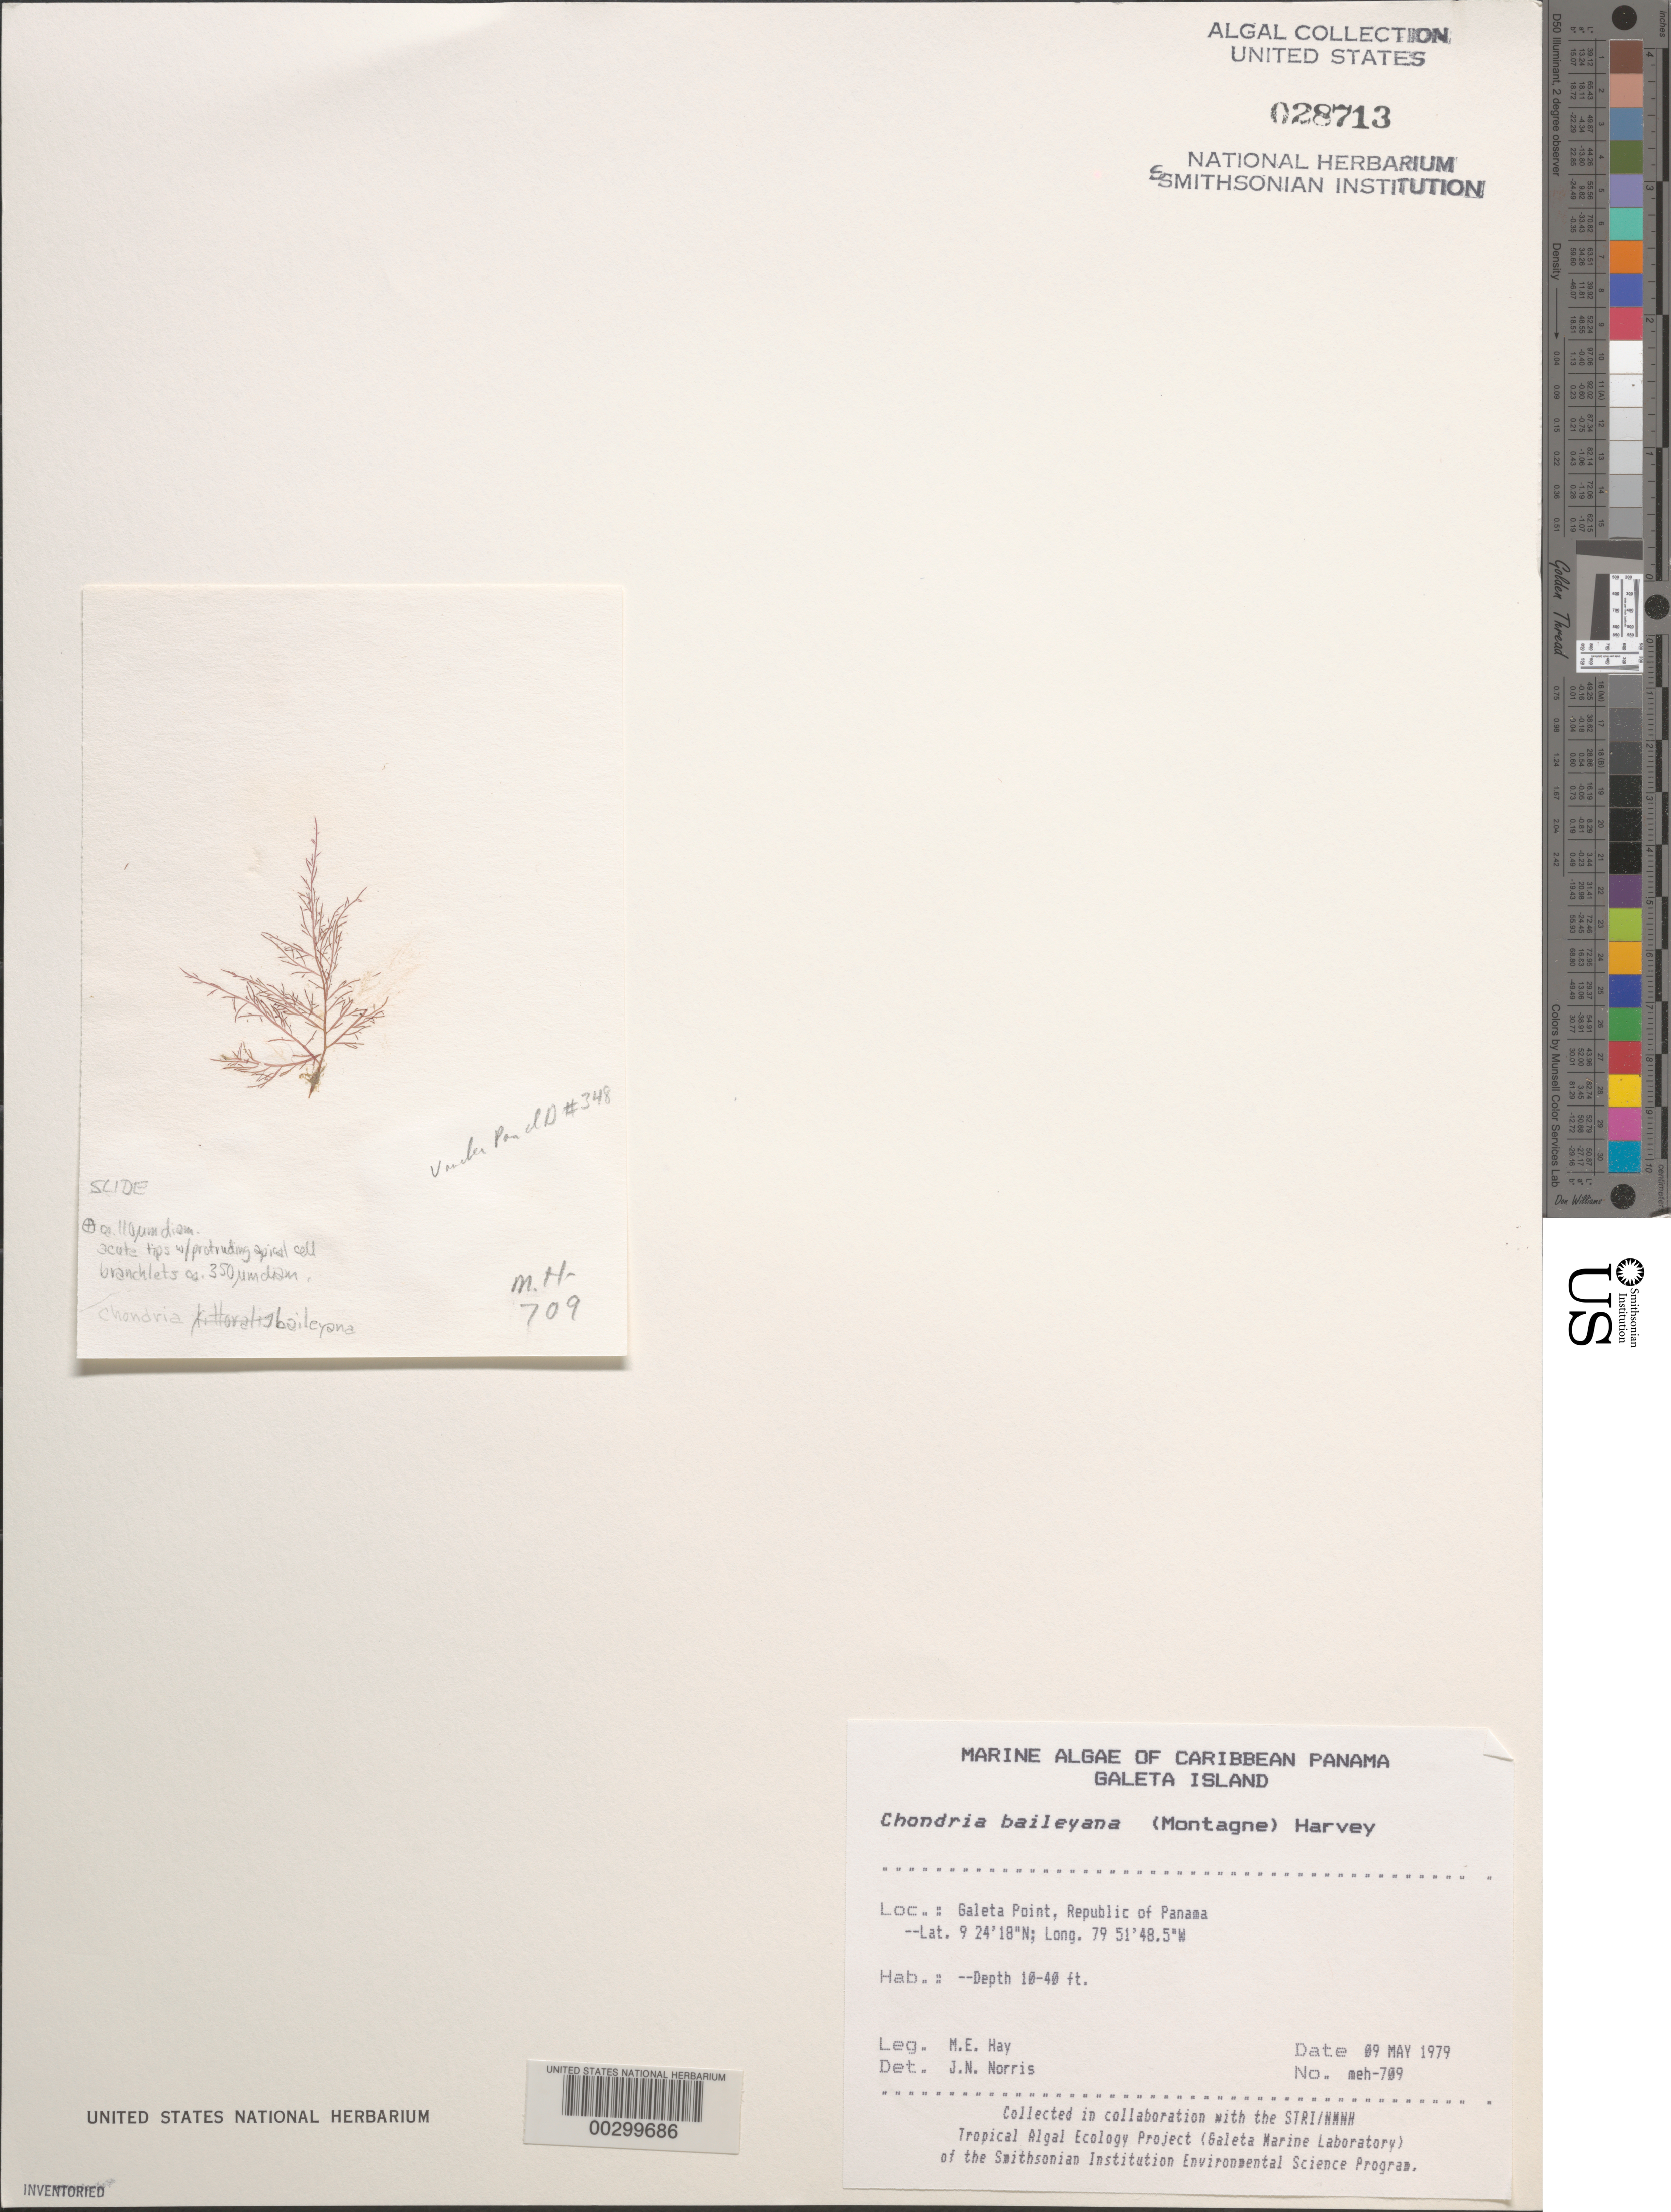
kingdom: Plantae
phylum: Rhodophyta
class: Florideophyceae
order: Ceramiales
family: Rhodomelaceae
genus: Chondria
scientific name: Chondria baileyana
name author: (Mont.) Harv.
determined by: Norris, James N.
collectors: M. E. Hay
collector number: MEH-709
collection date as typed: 09 May 1979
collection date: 1979-05-09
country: Panama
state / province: Colón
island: Galeta Island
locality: Galeta Point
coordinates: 9 24' 18" N, 79 51' 48.5" W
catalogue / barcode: US 28713